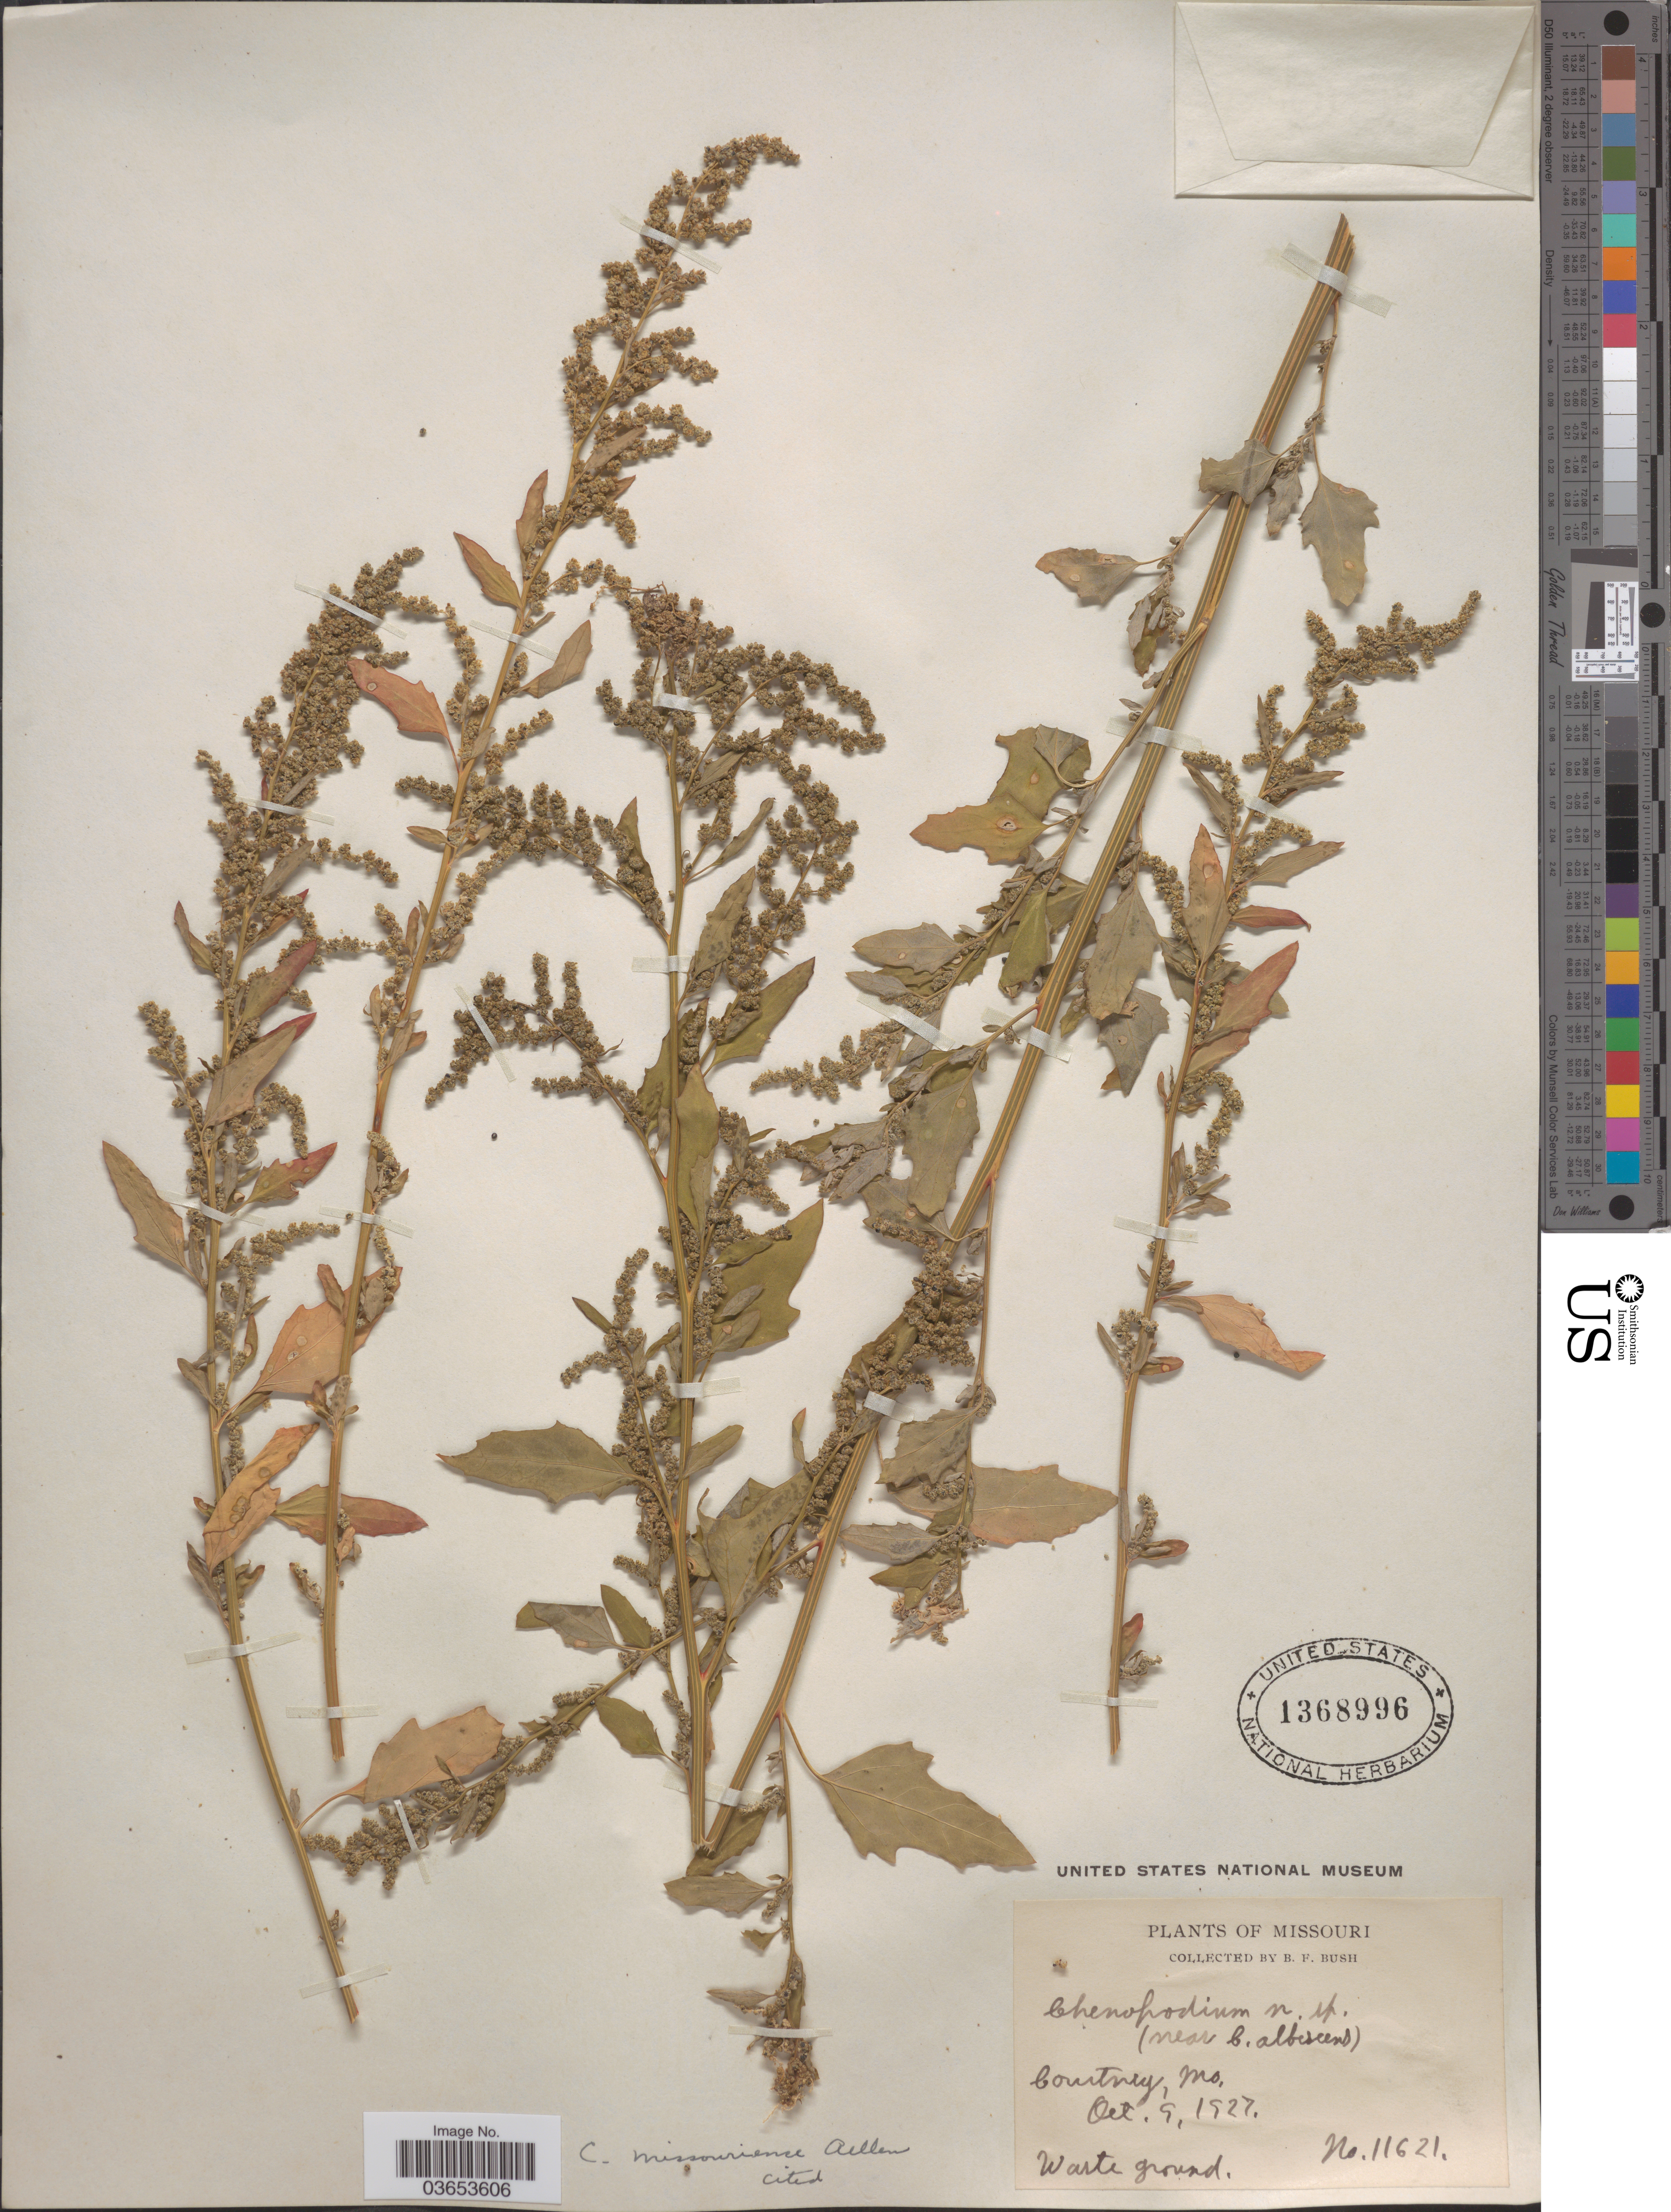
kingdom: Plantae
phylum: Tracheophyta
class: Magnoliopsida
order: Caryophyllales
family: Amaranthaceae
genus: Chenopodium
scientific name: Chenopodium missouriense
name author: Aellen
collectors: B. F. Bush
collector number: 11621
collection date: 1927-10-09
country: United States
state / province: Missouri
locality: Courtney.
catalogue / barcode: US 1368996